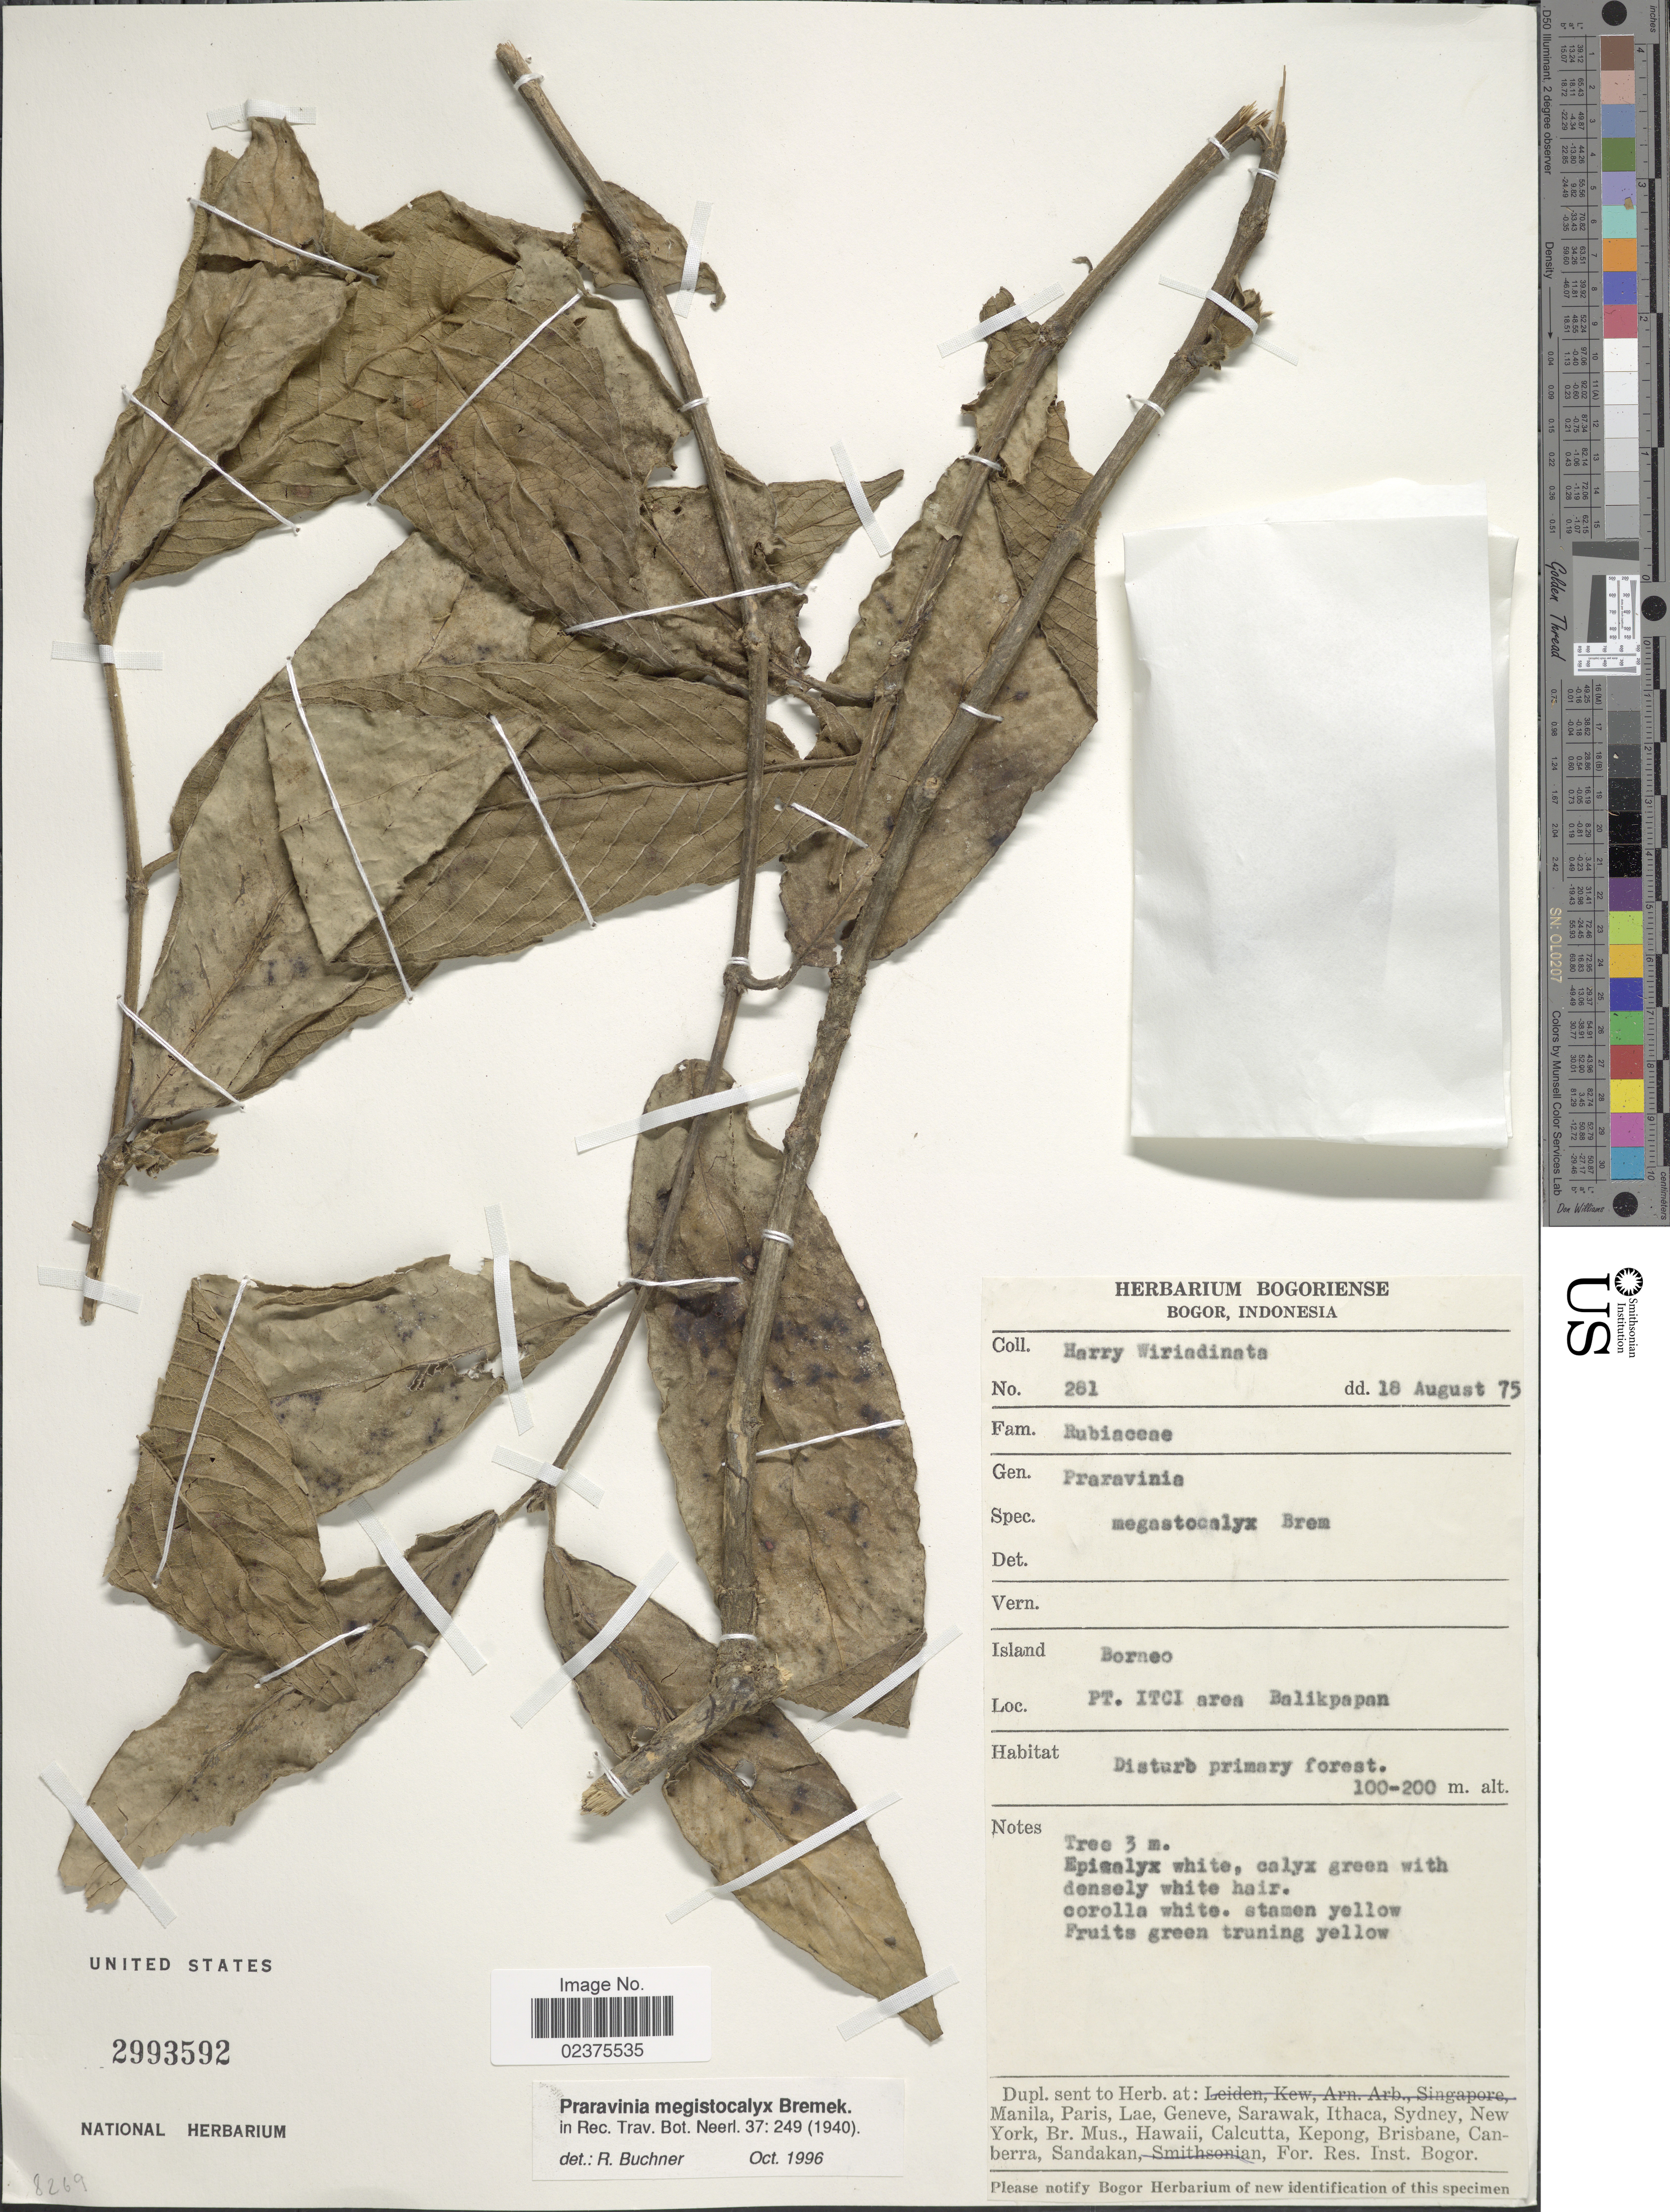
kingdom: Plantae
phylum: Tracheophyta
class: Magnoliopsida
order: Gentianales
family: Rubiaceae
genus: Praravinia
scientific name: Praravinia megistocalyx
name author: Bremek.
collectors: H. Wiriadinata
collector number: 281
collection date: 1975-08-18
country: Indonesia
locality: Island Borneo, PT. ITCI area Balikpapan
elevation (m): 100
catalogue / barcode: US 2993592